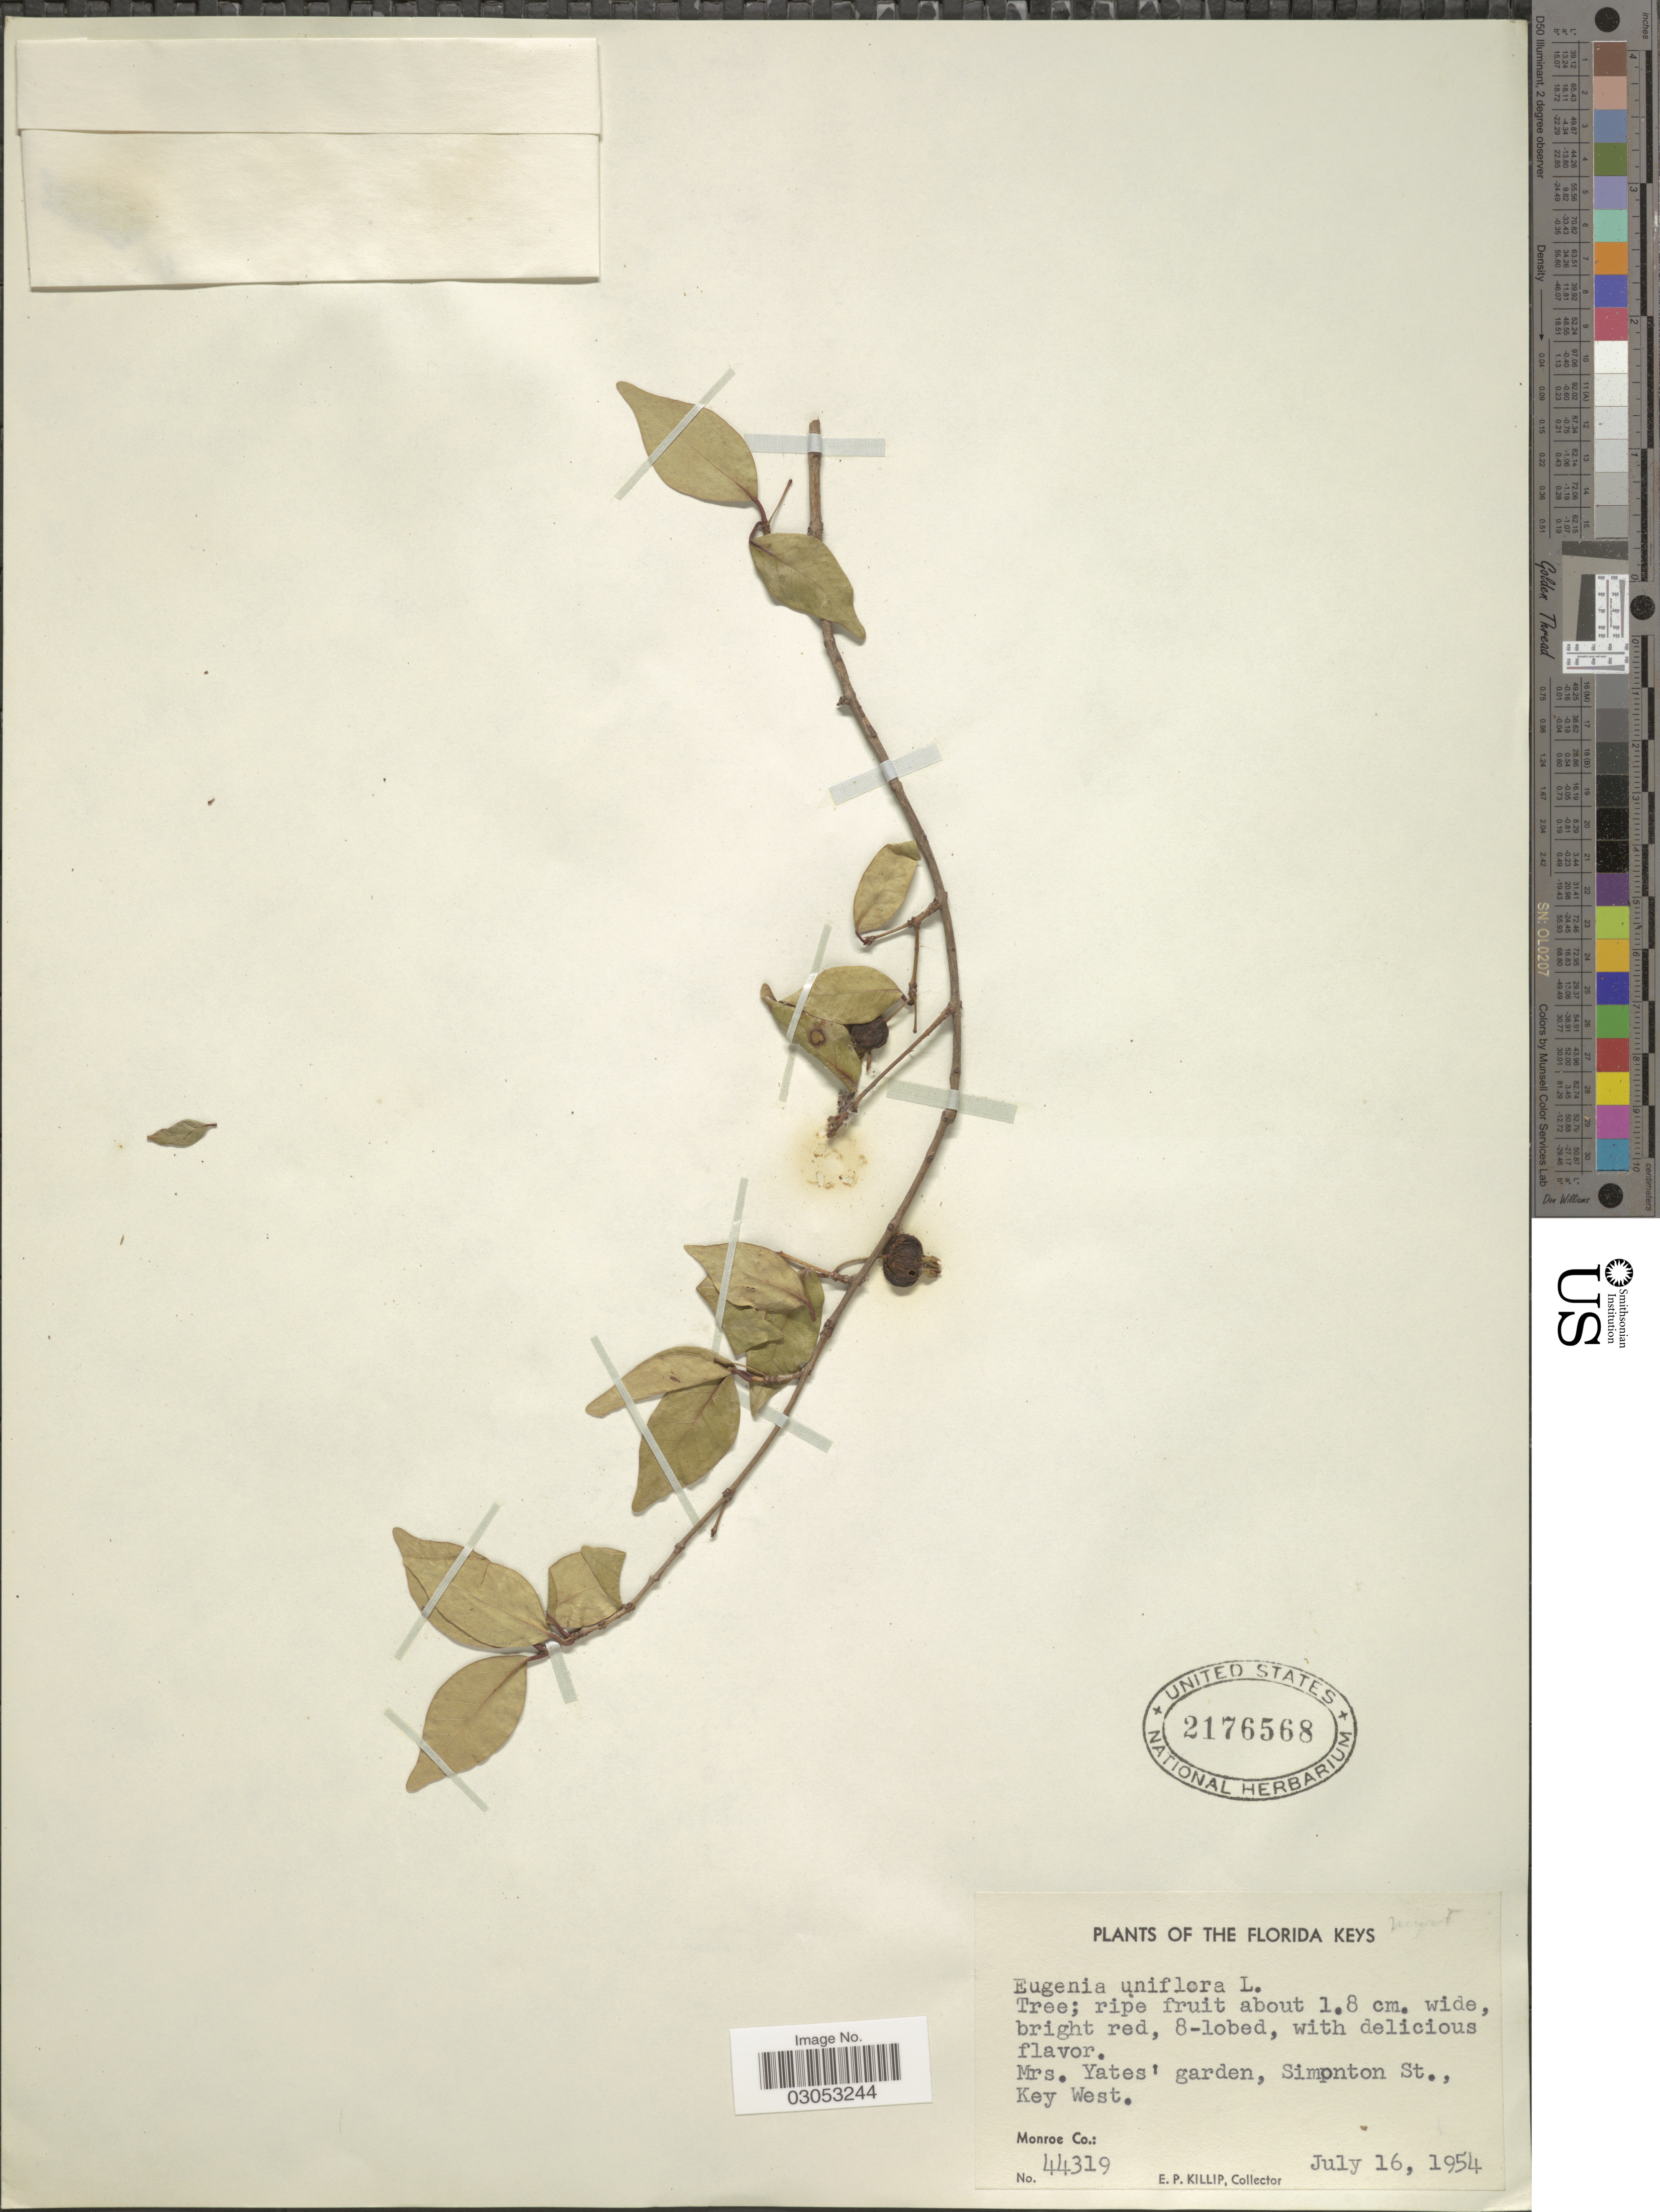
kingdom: Plantae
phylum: Tracheophyta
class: Magnoliopsida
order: Myrtales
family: Myrtaceae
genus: Eugenia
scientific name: Eugenia uniflora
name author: L.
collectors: E. P. Killip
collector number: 44319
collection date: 1954-07-16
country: United States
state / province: Florida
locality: The Florida Keys, Mrs. Yates' garden, Simonton St., Key West, Monroe Co.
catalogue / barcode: US 2176568